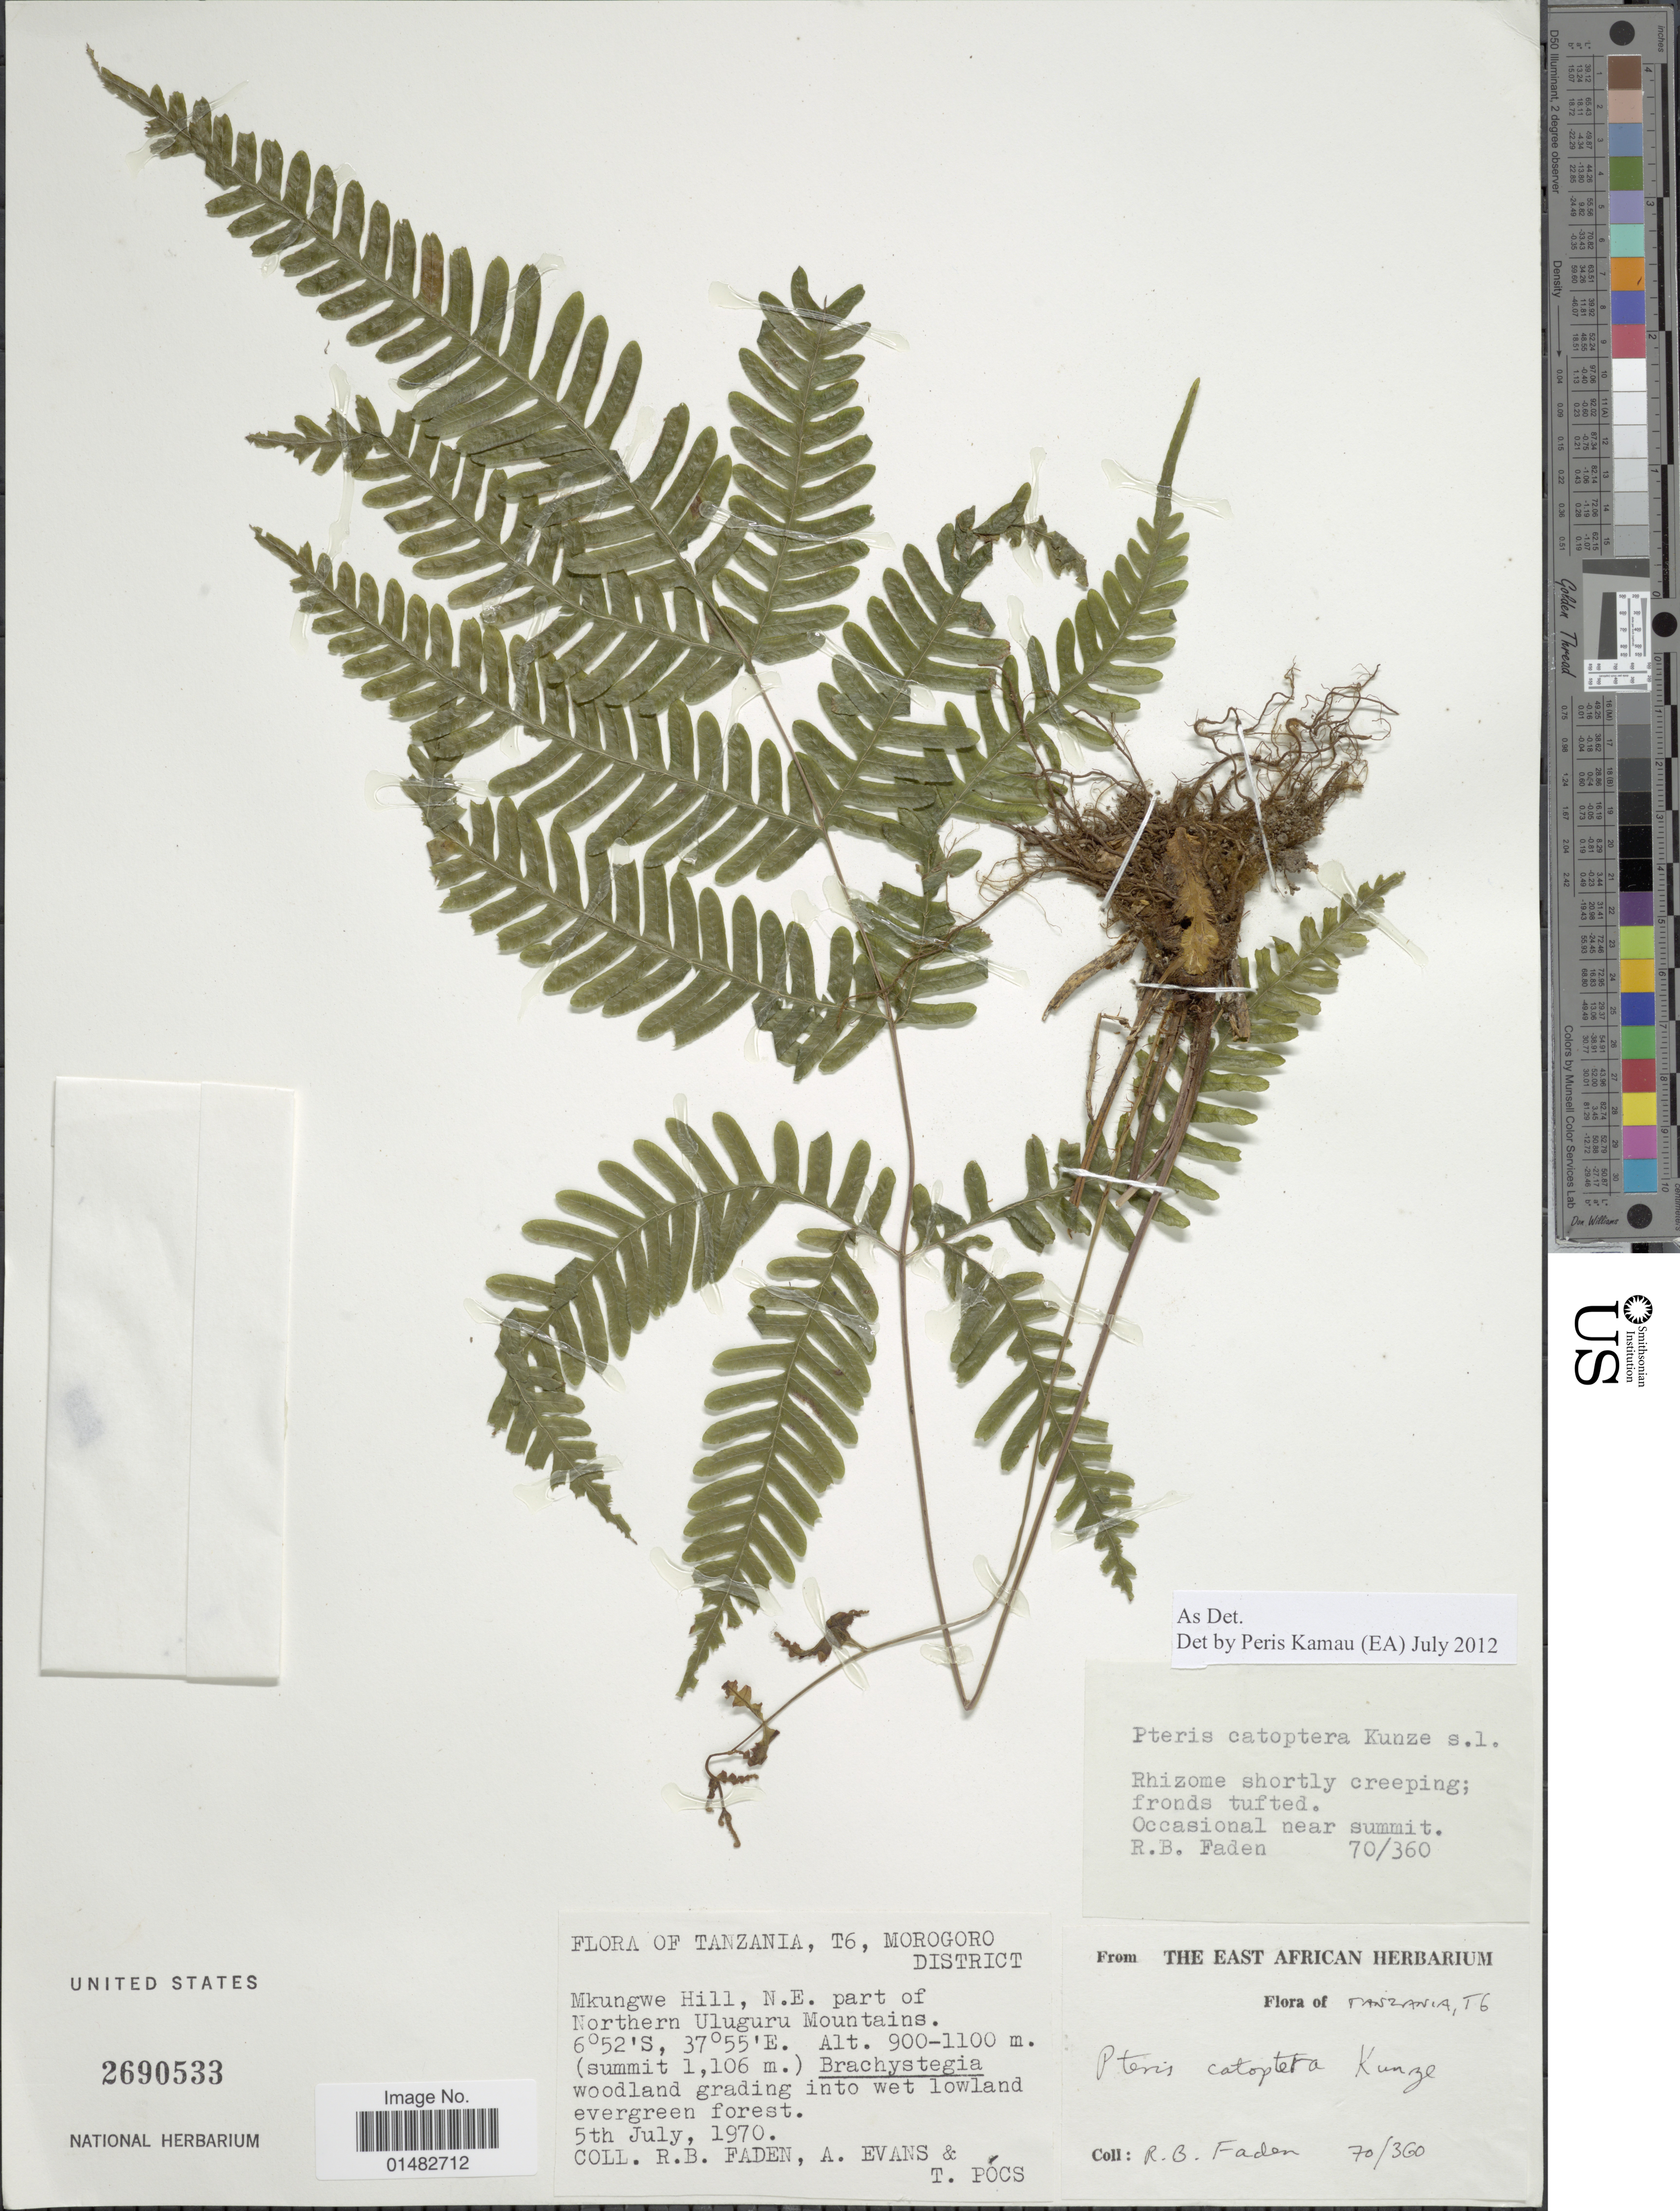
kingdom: Plantae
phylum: Tracheophyta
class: Polypodiopsida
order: Polypodiales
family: Pteridaceae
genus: Pteris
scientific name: Pteris catoptera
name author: Kunze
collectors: R. B. Faden, A. Evans & T. Pocs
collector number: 70/360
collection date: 1970-07-05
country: Tanzania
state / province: Morogoro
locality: Tanzania, T6, Morogoro District, Mkungwe Hill, N.E. part of Northern Uluguru Mountains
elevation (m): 900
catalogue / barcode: US 2690533